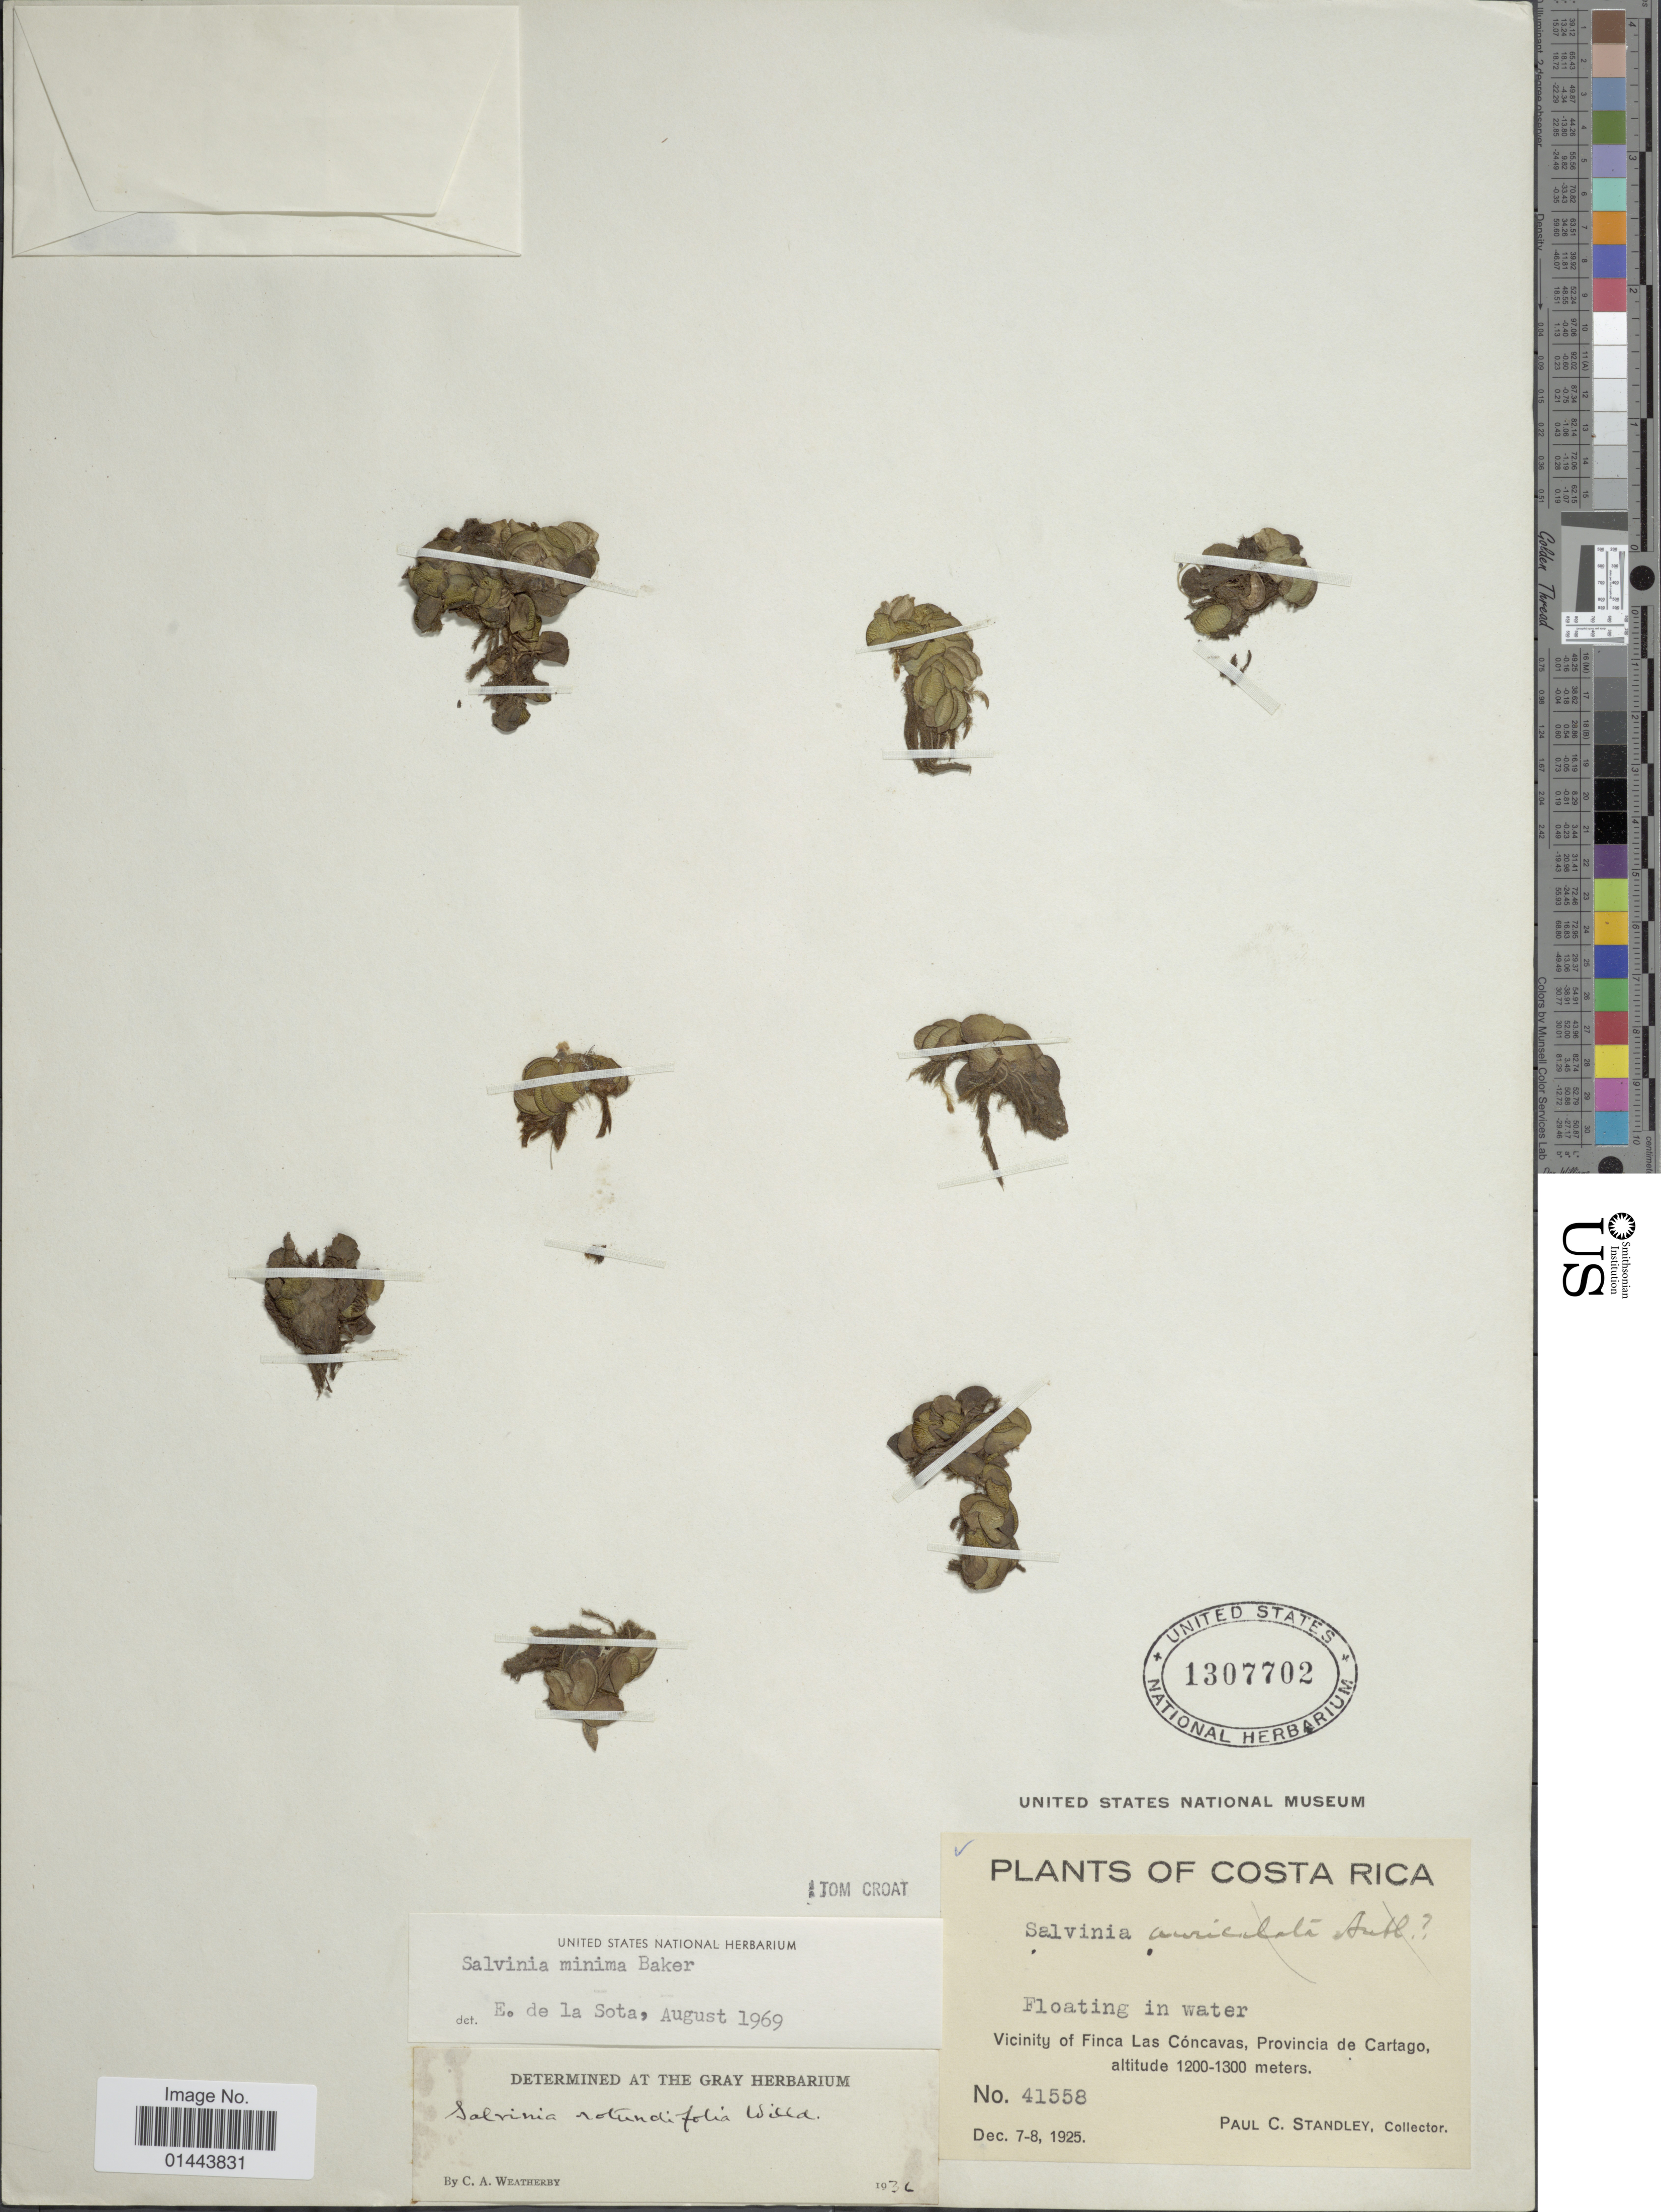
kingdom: Plantae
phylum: Tracheophyta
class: Polypodiopsida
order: Salviniales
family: Salviniaceae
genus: Salvinia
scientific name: Salvinia minima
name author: Baker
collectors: P. C. Standley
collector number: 41558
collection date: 1925-12-07/1925-12-08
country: Costa Rica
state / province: Cartago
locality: Floating win water, vicinity of Finca Las Cóncavas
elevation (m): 1200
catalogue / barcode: US 1307702